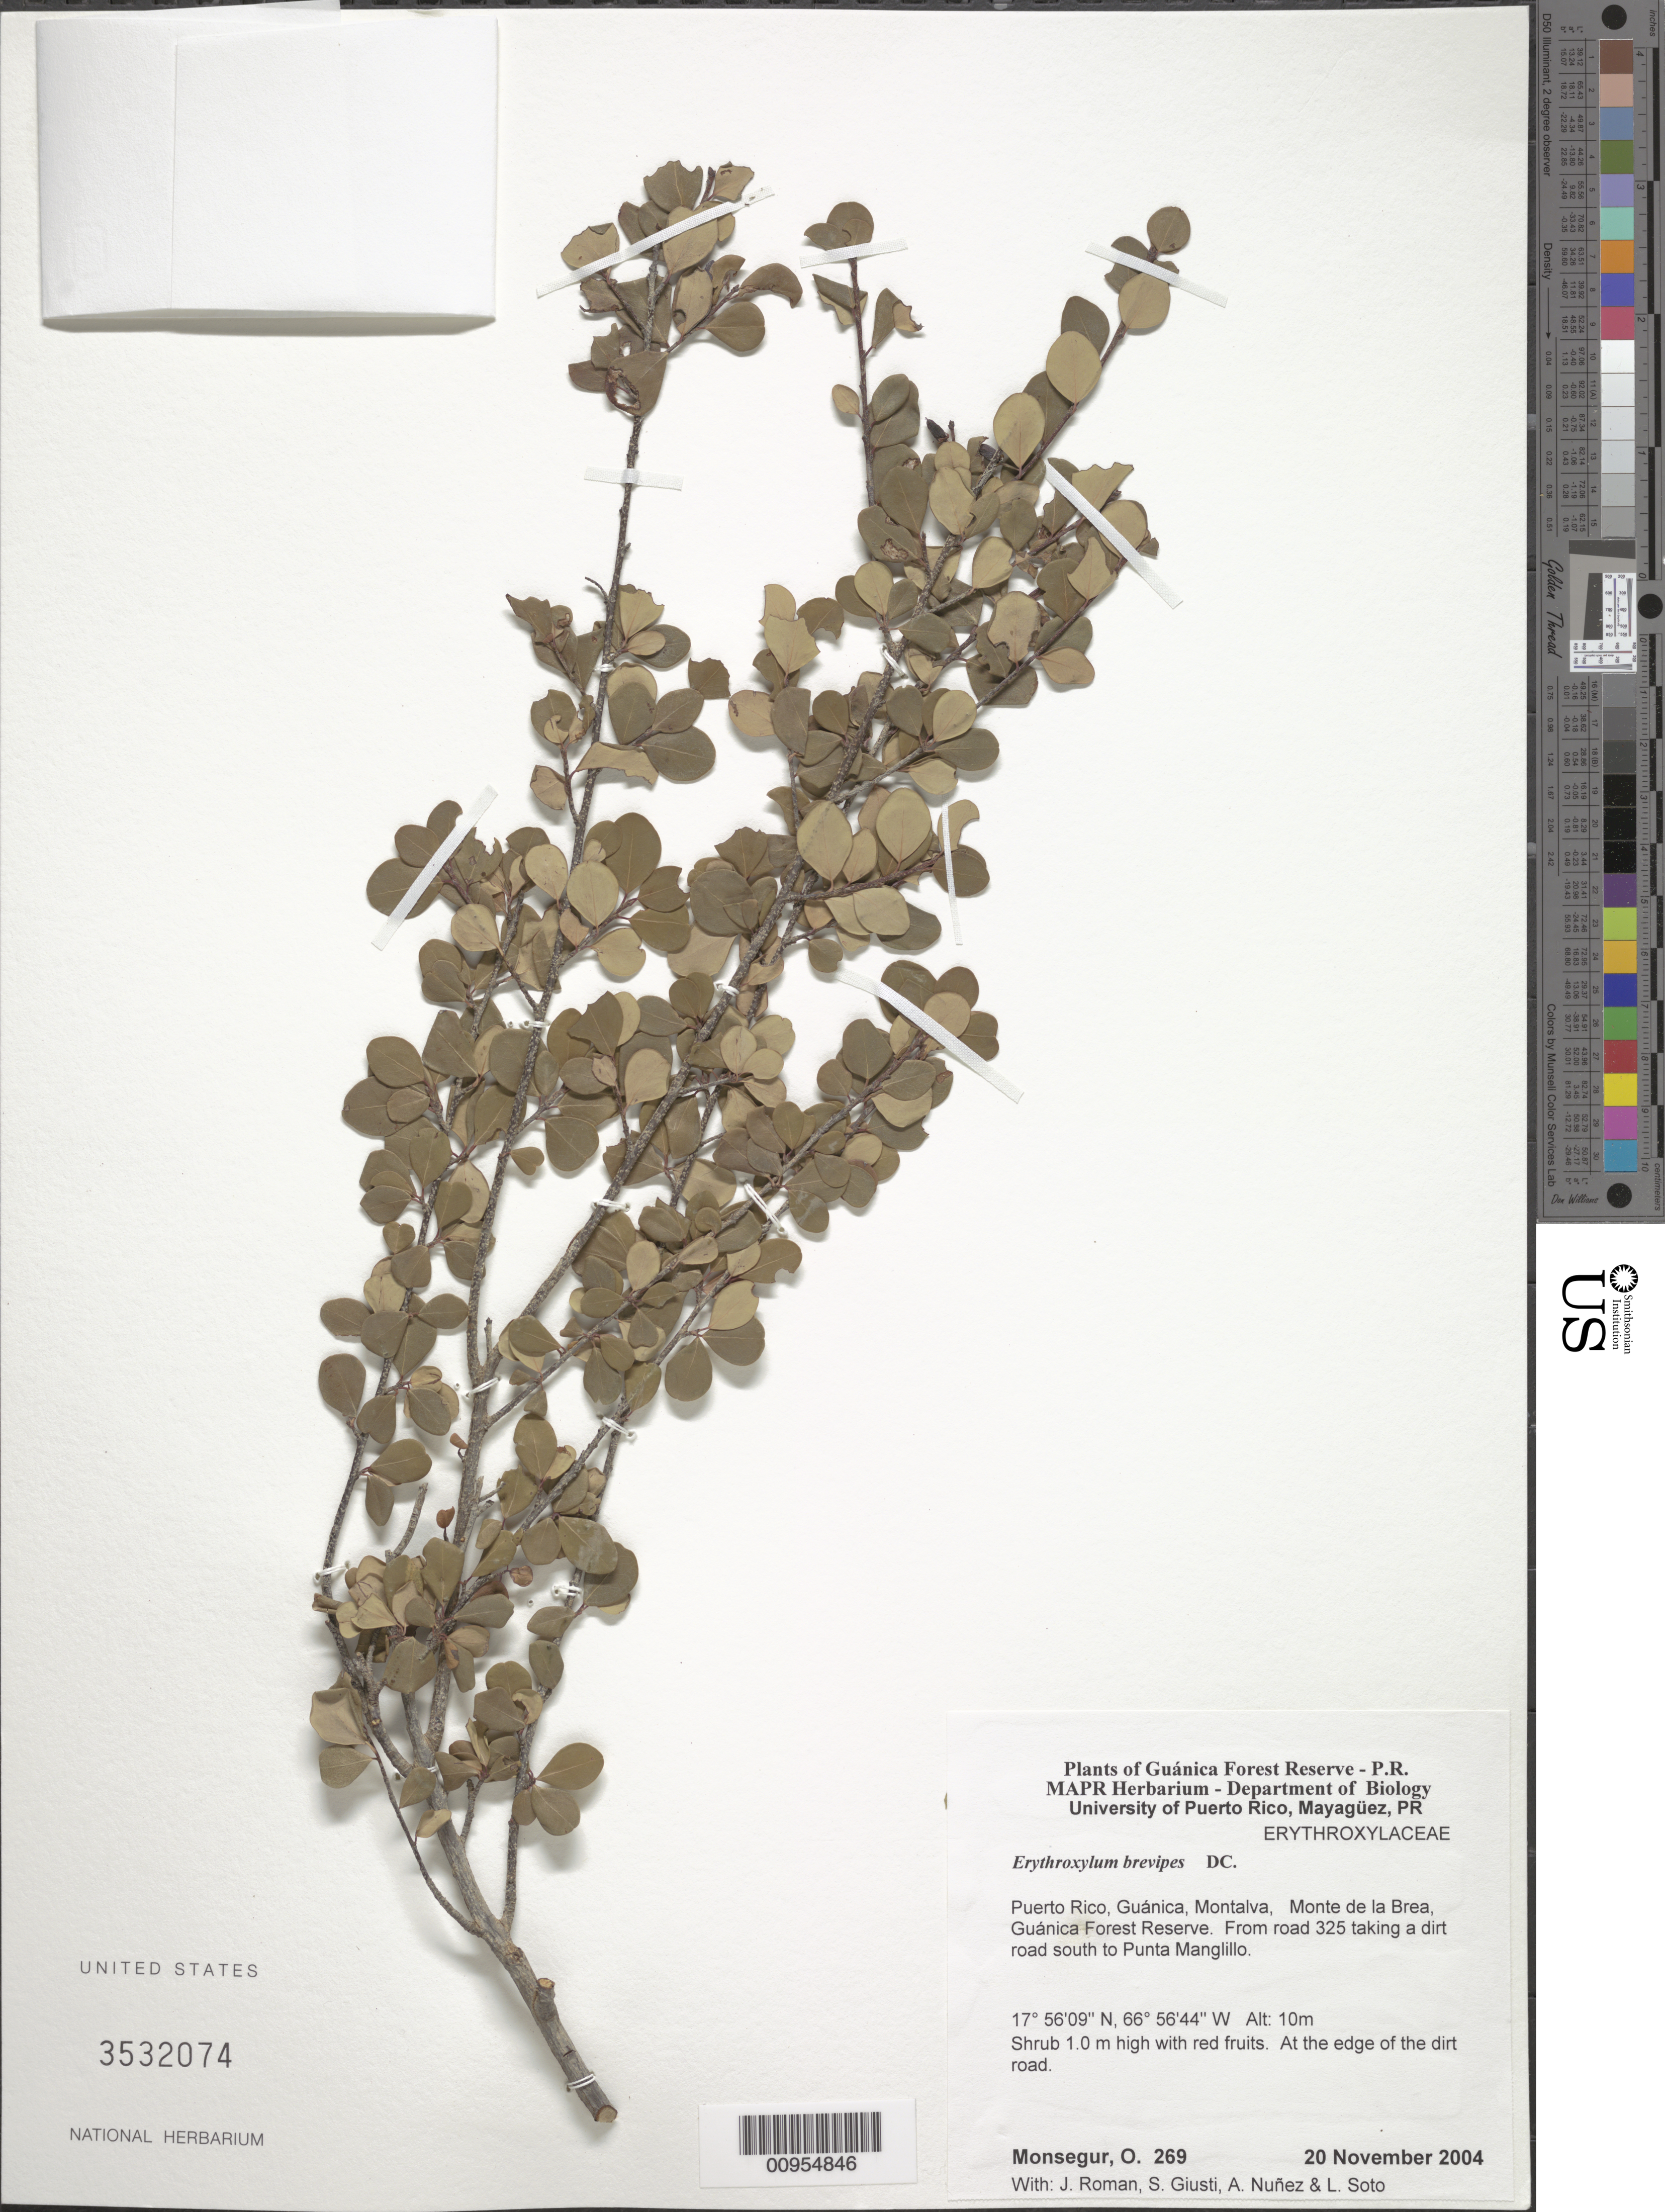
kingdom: Plantae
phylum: Tracheophyta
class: Magnoliopsida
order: Malpighiales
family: Erythroxylaceae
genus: Erythroxylum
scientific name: Erythroxylum brevipes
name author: DC.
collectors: O. Monsegur, J. Román, S. Giusti, A. Nuñez & L. Soto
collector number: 269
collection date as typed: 20 Nov 2004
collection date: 2004-11-20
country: Puerto Rico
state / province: Guánica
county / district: Montalva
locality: Guánica Forest Reserve. Monte de la Brea, from road 325 taking a dirt road south to Punta Manglillo.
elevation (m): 10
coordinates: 17.56094, 66.56436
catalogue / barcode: US 3532074